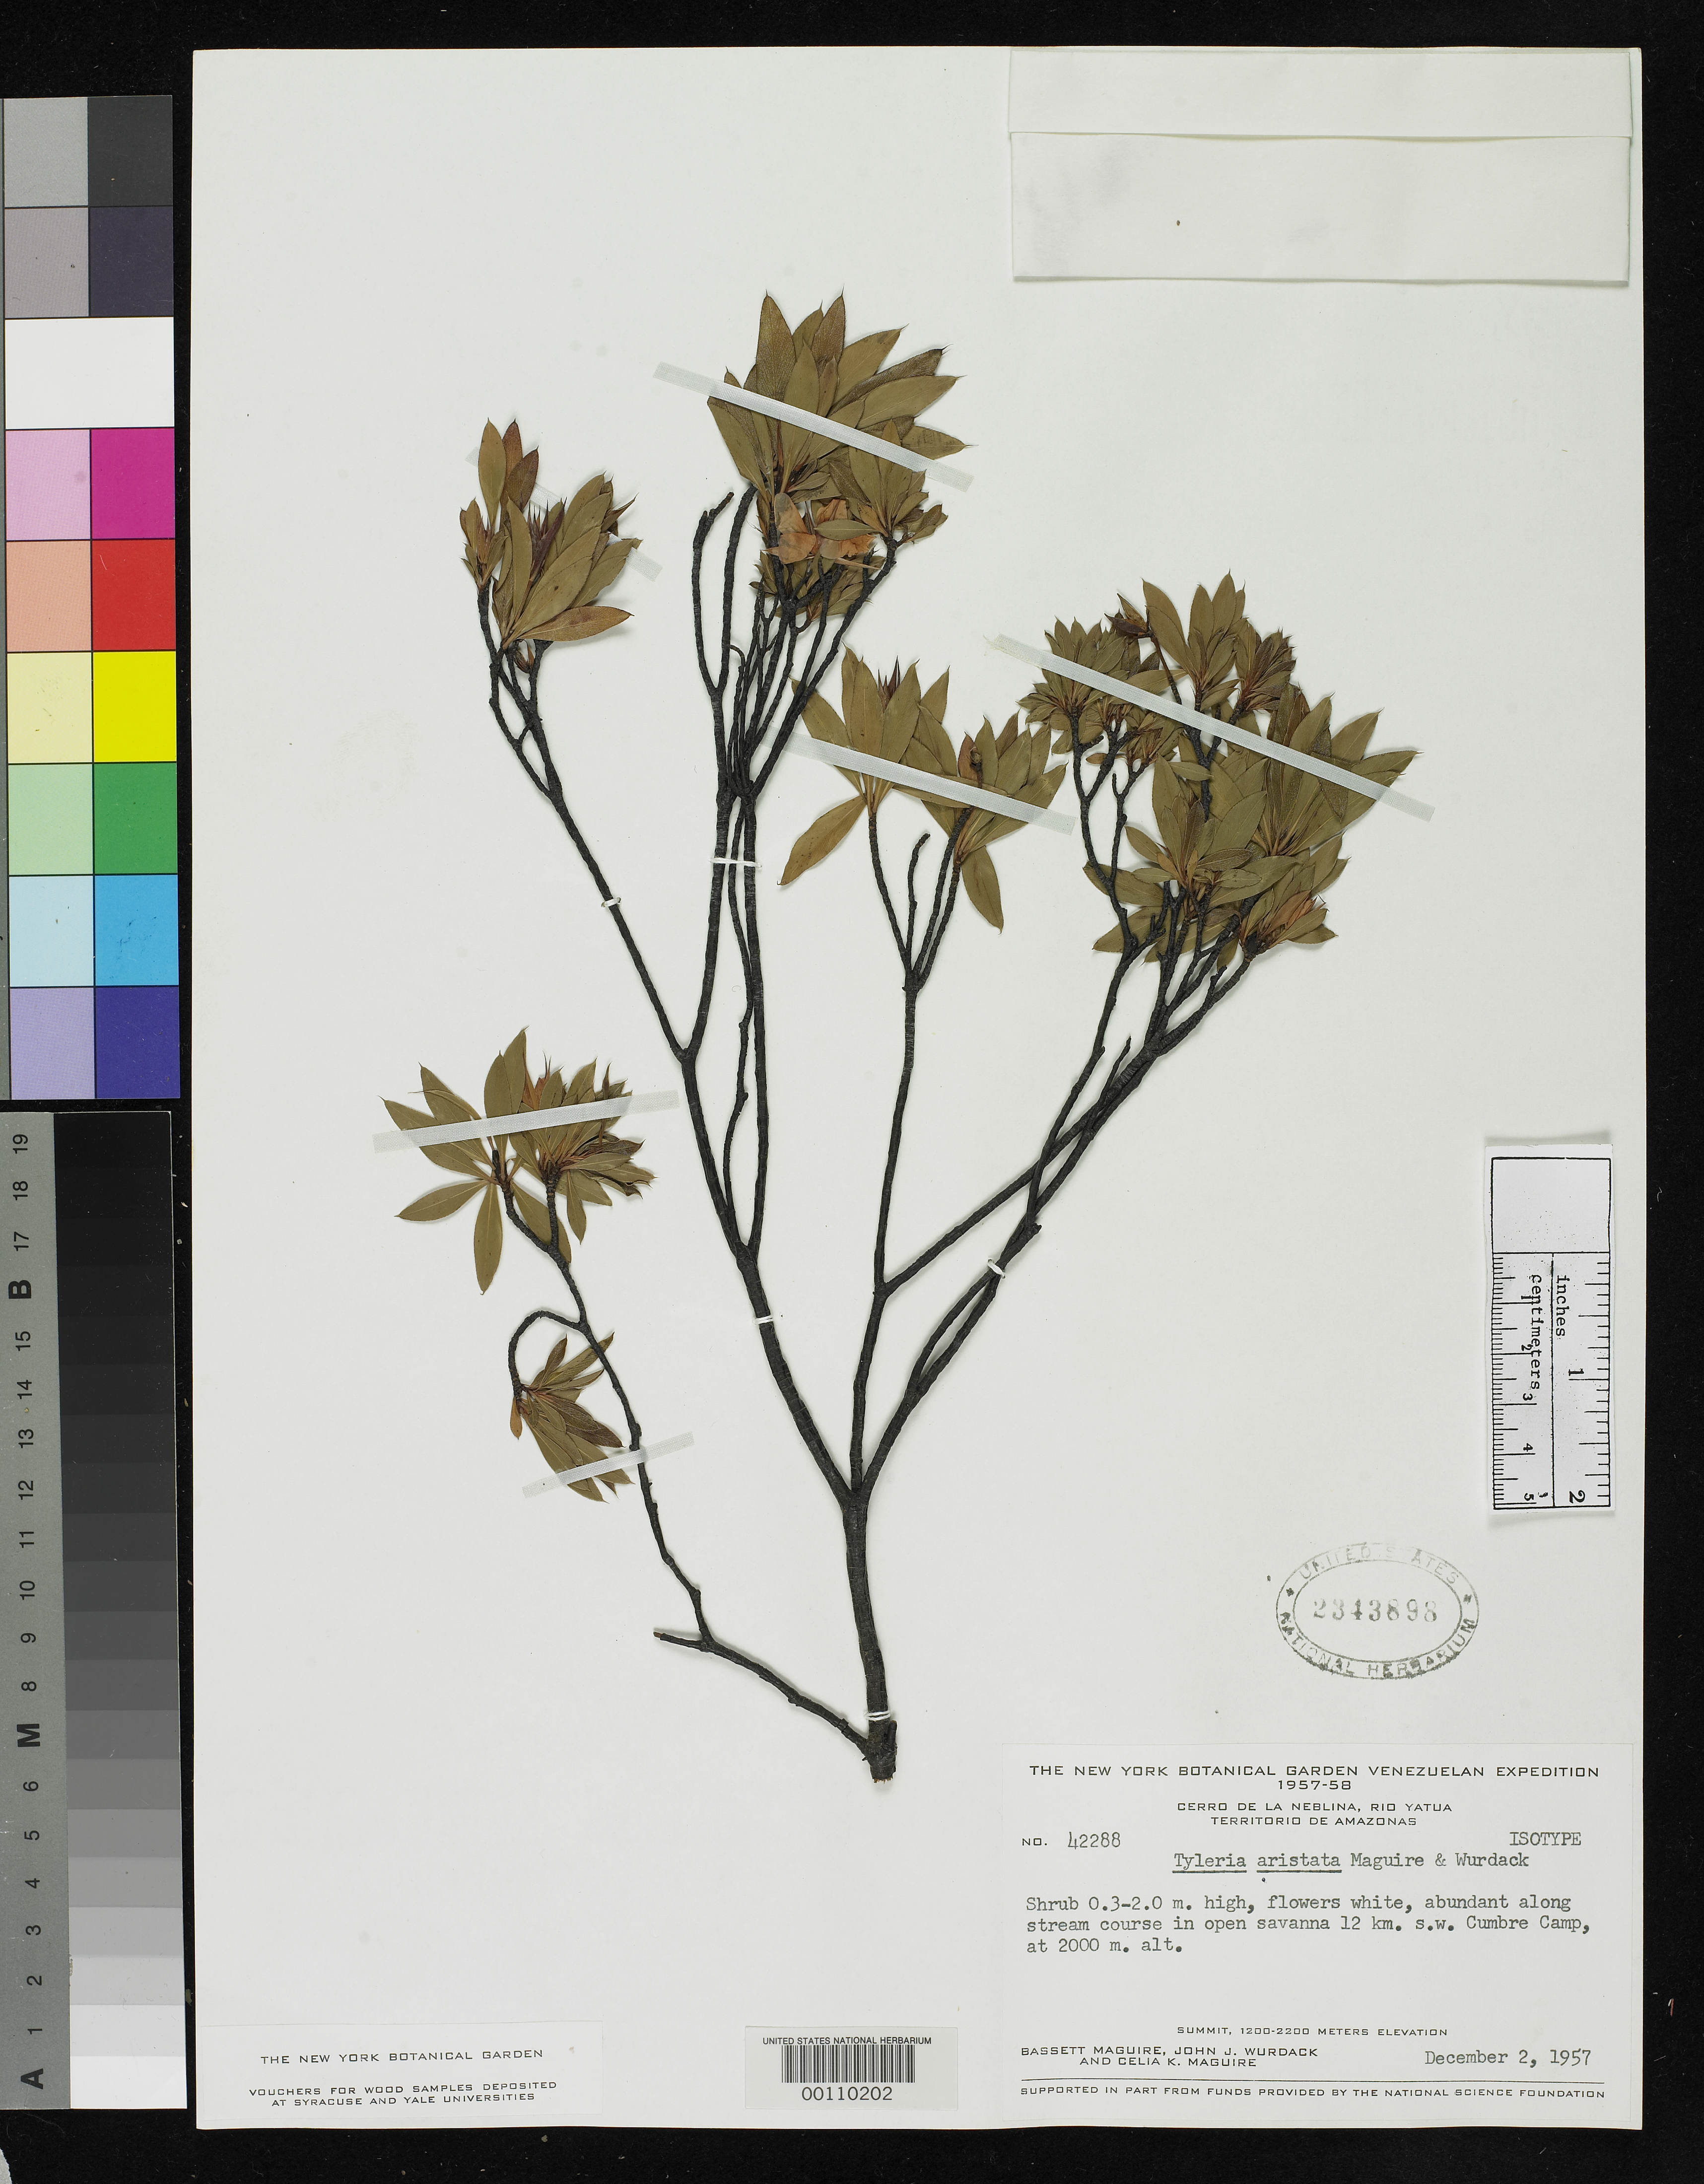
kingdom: Plantae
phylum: Tracheophyta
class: Magnoliopsida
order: Malpighiales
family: Ochnaceae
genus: Tyleria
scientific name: Tyleria aristata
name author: Maguire & Wurdack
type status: Isotype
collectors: B. Maguire, J. J. Wurdack & C. K. Maguire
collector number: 42288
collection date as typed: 02 Dec 1957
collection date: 1957-12-02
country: Venezuela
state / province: Amazonas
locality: Cerro de La Neblina, Rio Yatua, 12 km SW of Cumbre camp.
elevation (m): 2000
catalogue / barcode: US 2343898